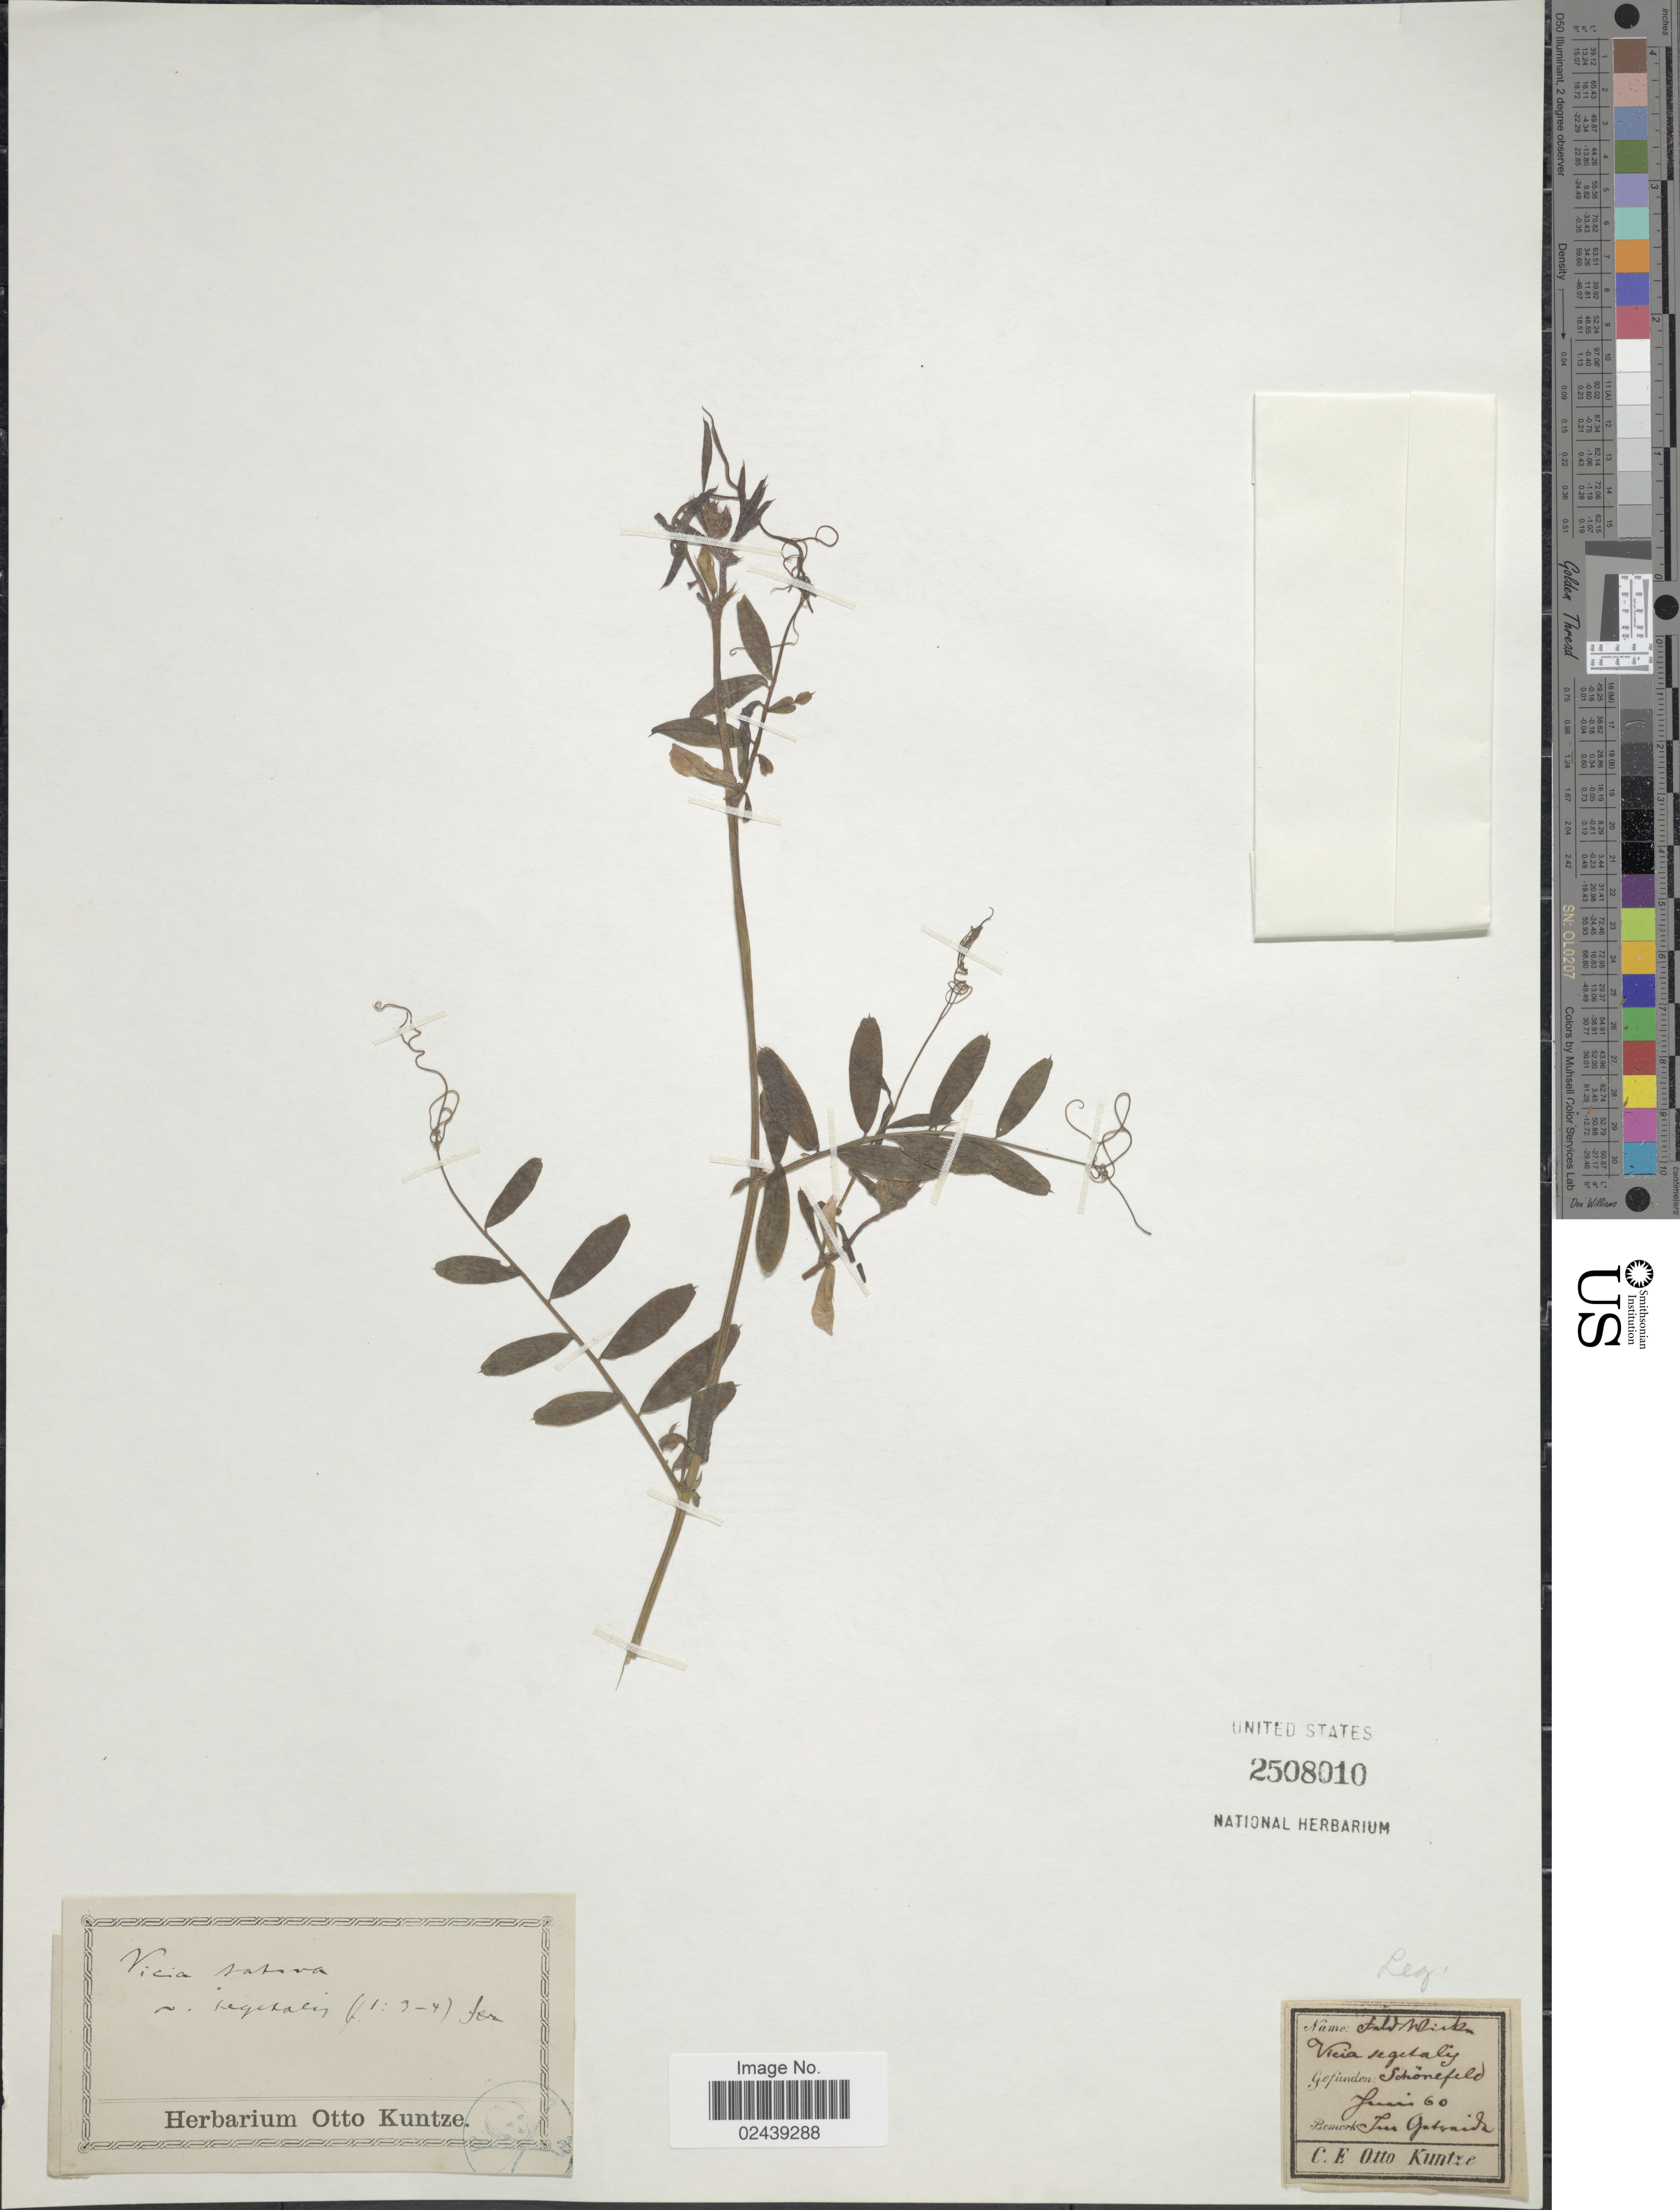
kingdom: Plantae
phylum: Tracheophyta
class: Magnoliopsida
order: Fabales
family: Fabaceae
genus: Vicia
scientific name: Vicia sativa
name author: L.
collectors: C.E.O. Kuntze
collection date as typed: Transcribed d/m/y: /6/60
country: Germany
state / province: Berlin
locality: Schonefeld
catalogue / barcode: US 2508010